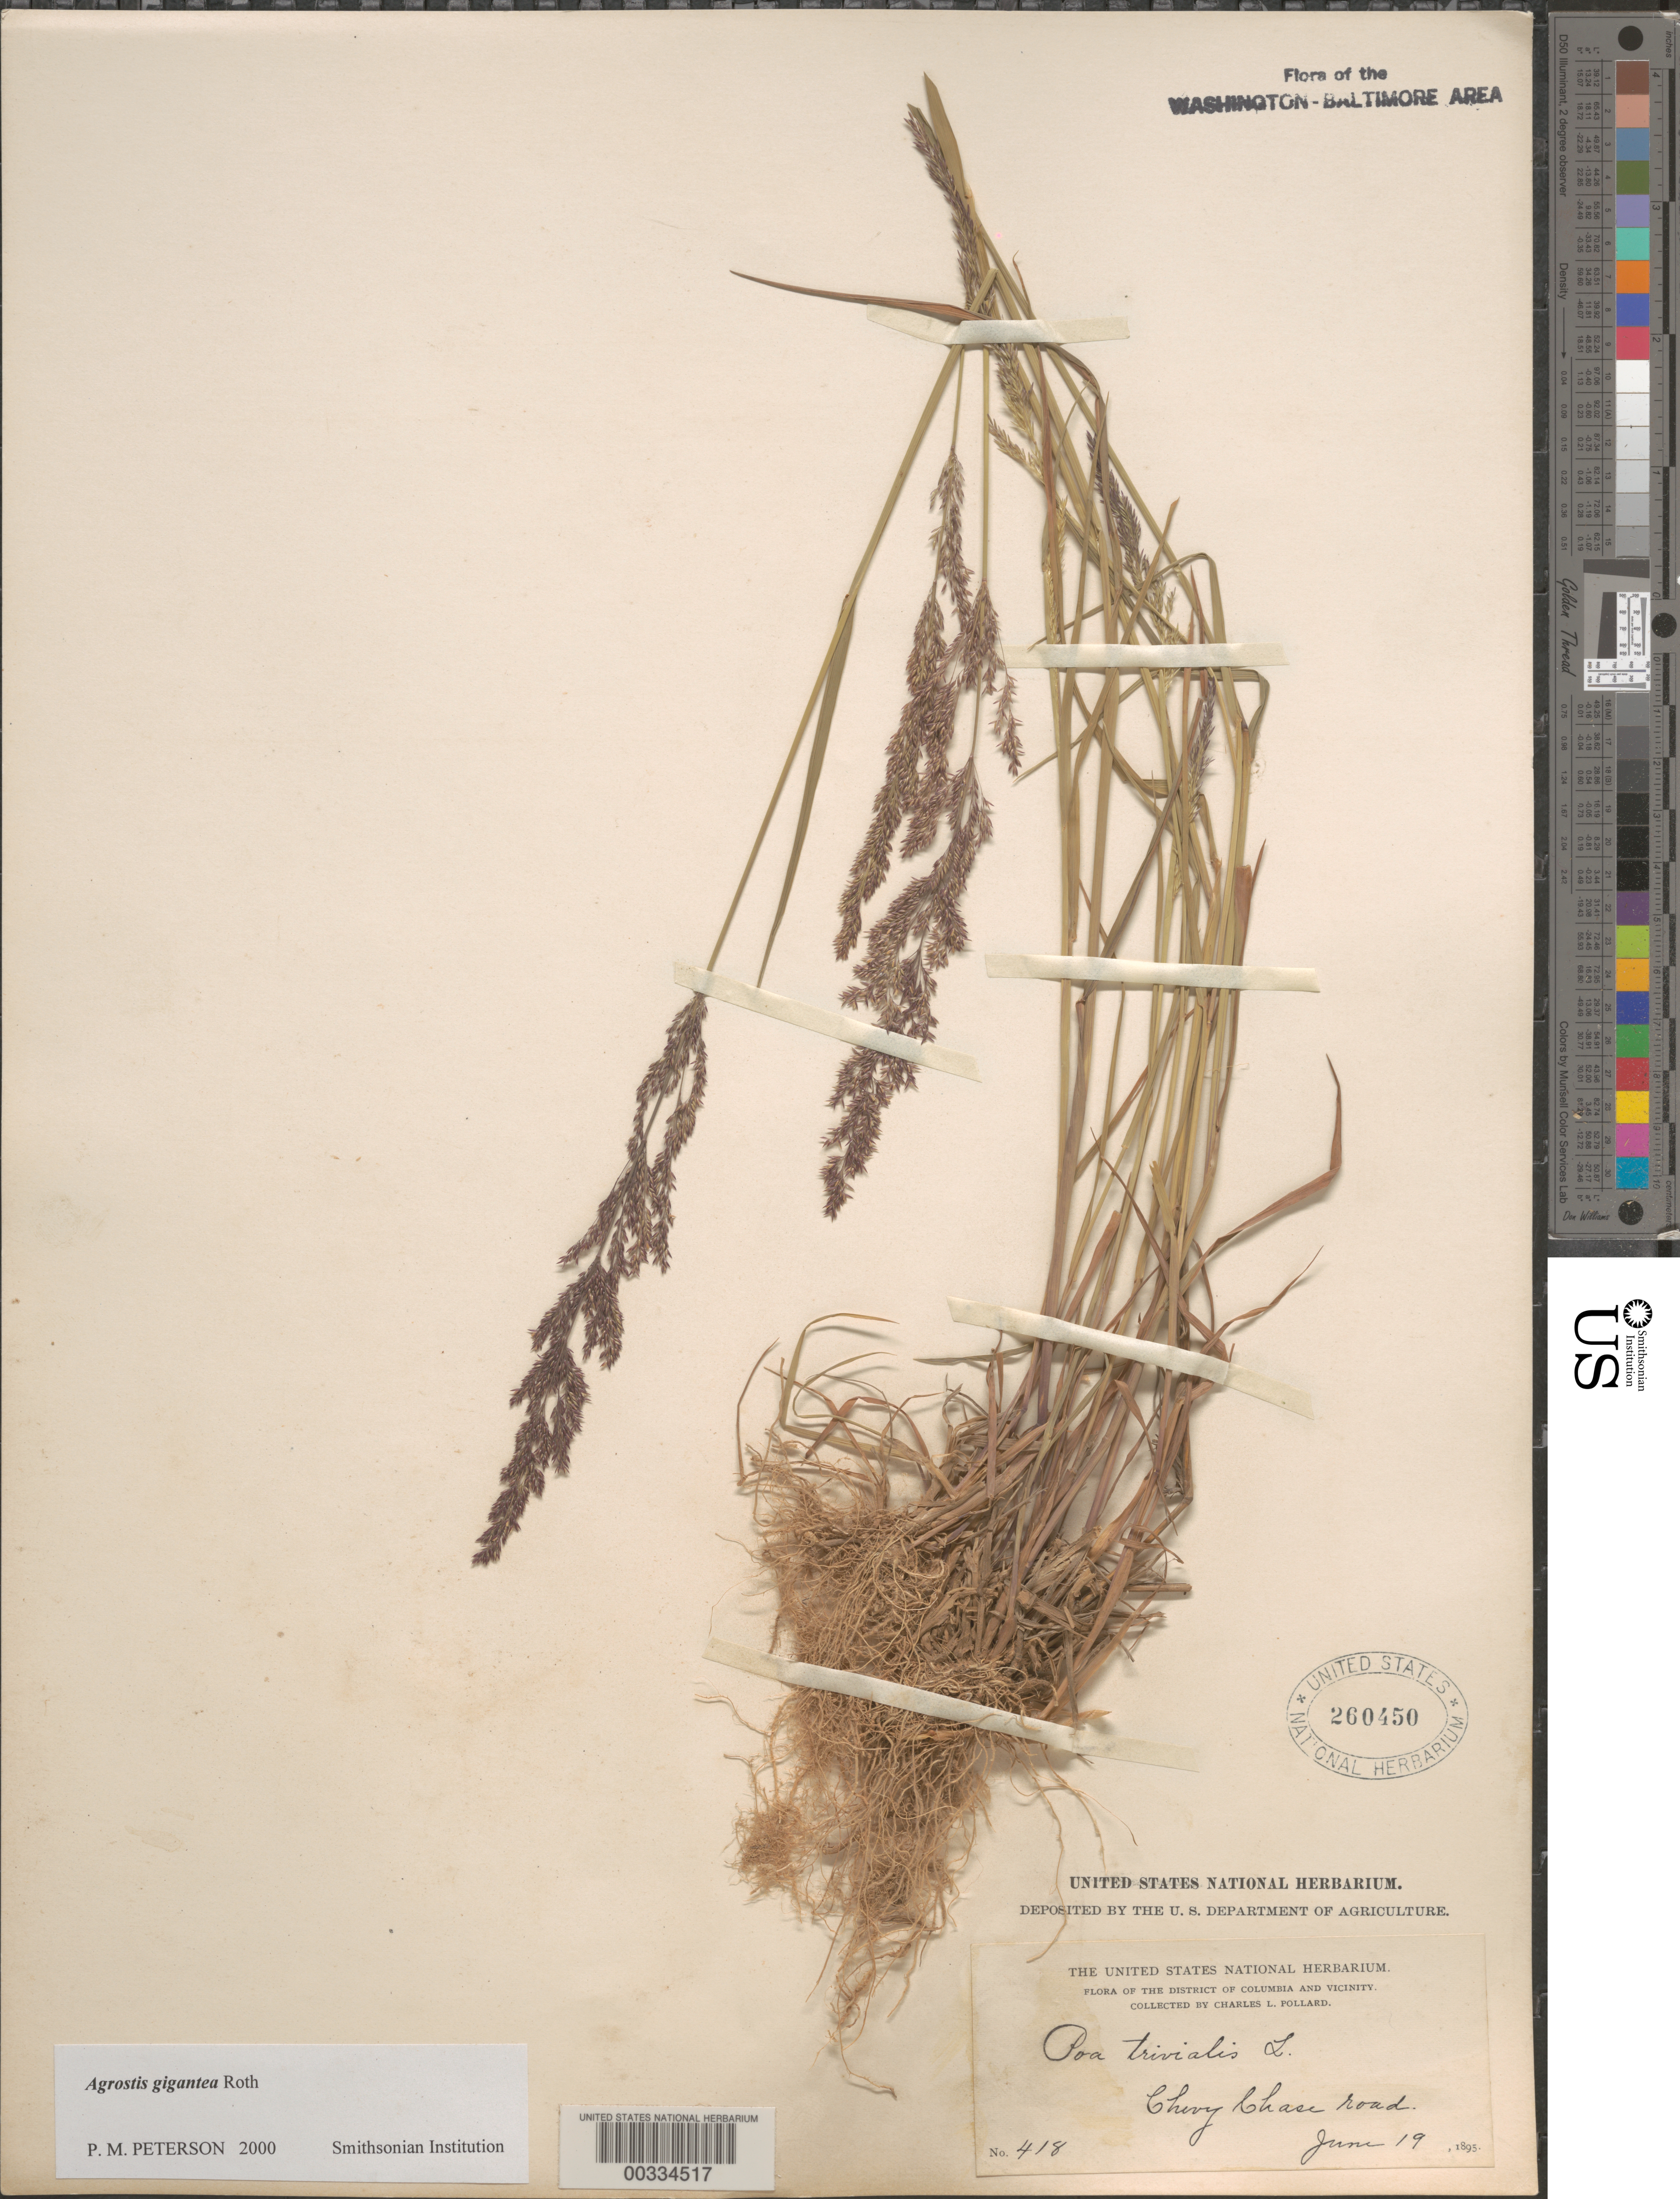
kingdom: Plantae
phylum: Tracheophyta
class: Liliopsida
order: Poales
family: Poaceae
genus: Agrostis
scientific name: Agrostis gigantea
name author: Roth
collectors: C. L. Pollard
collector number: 418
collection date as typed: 19 Jun 1895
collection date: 1895-06-19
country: United States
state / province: District of Columbia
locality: Chevy Chase road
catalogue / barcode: US 260450